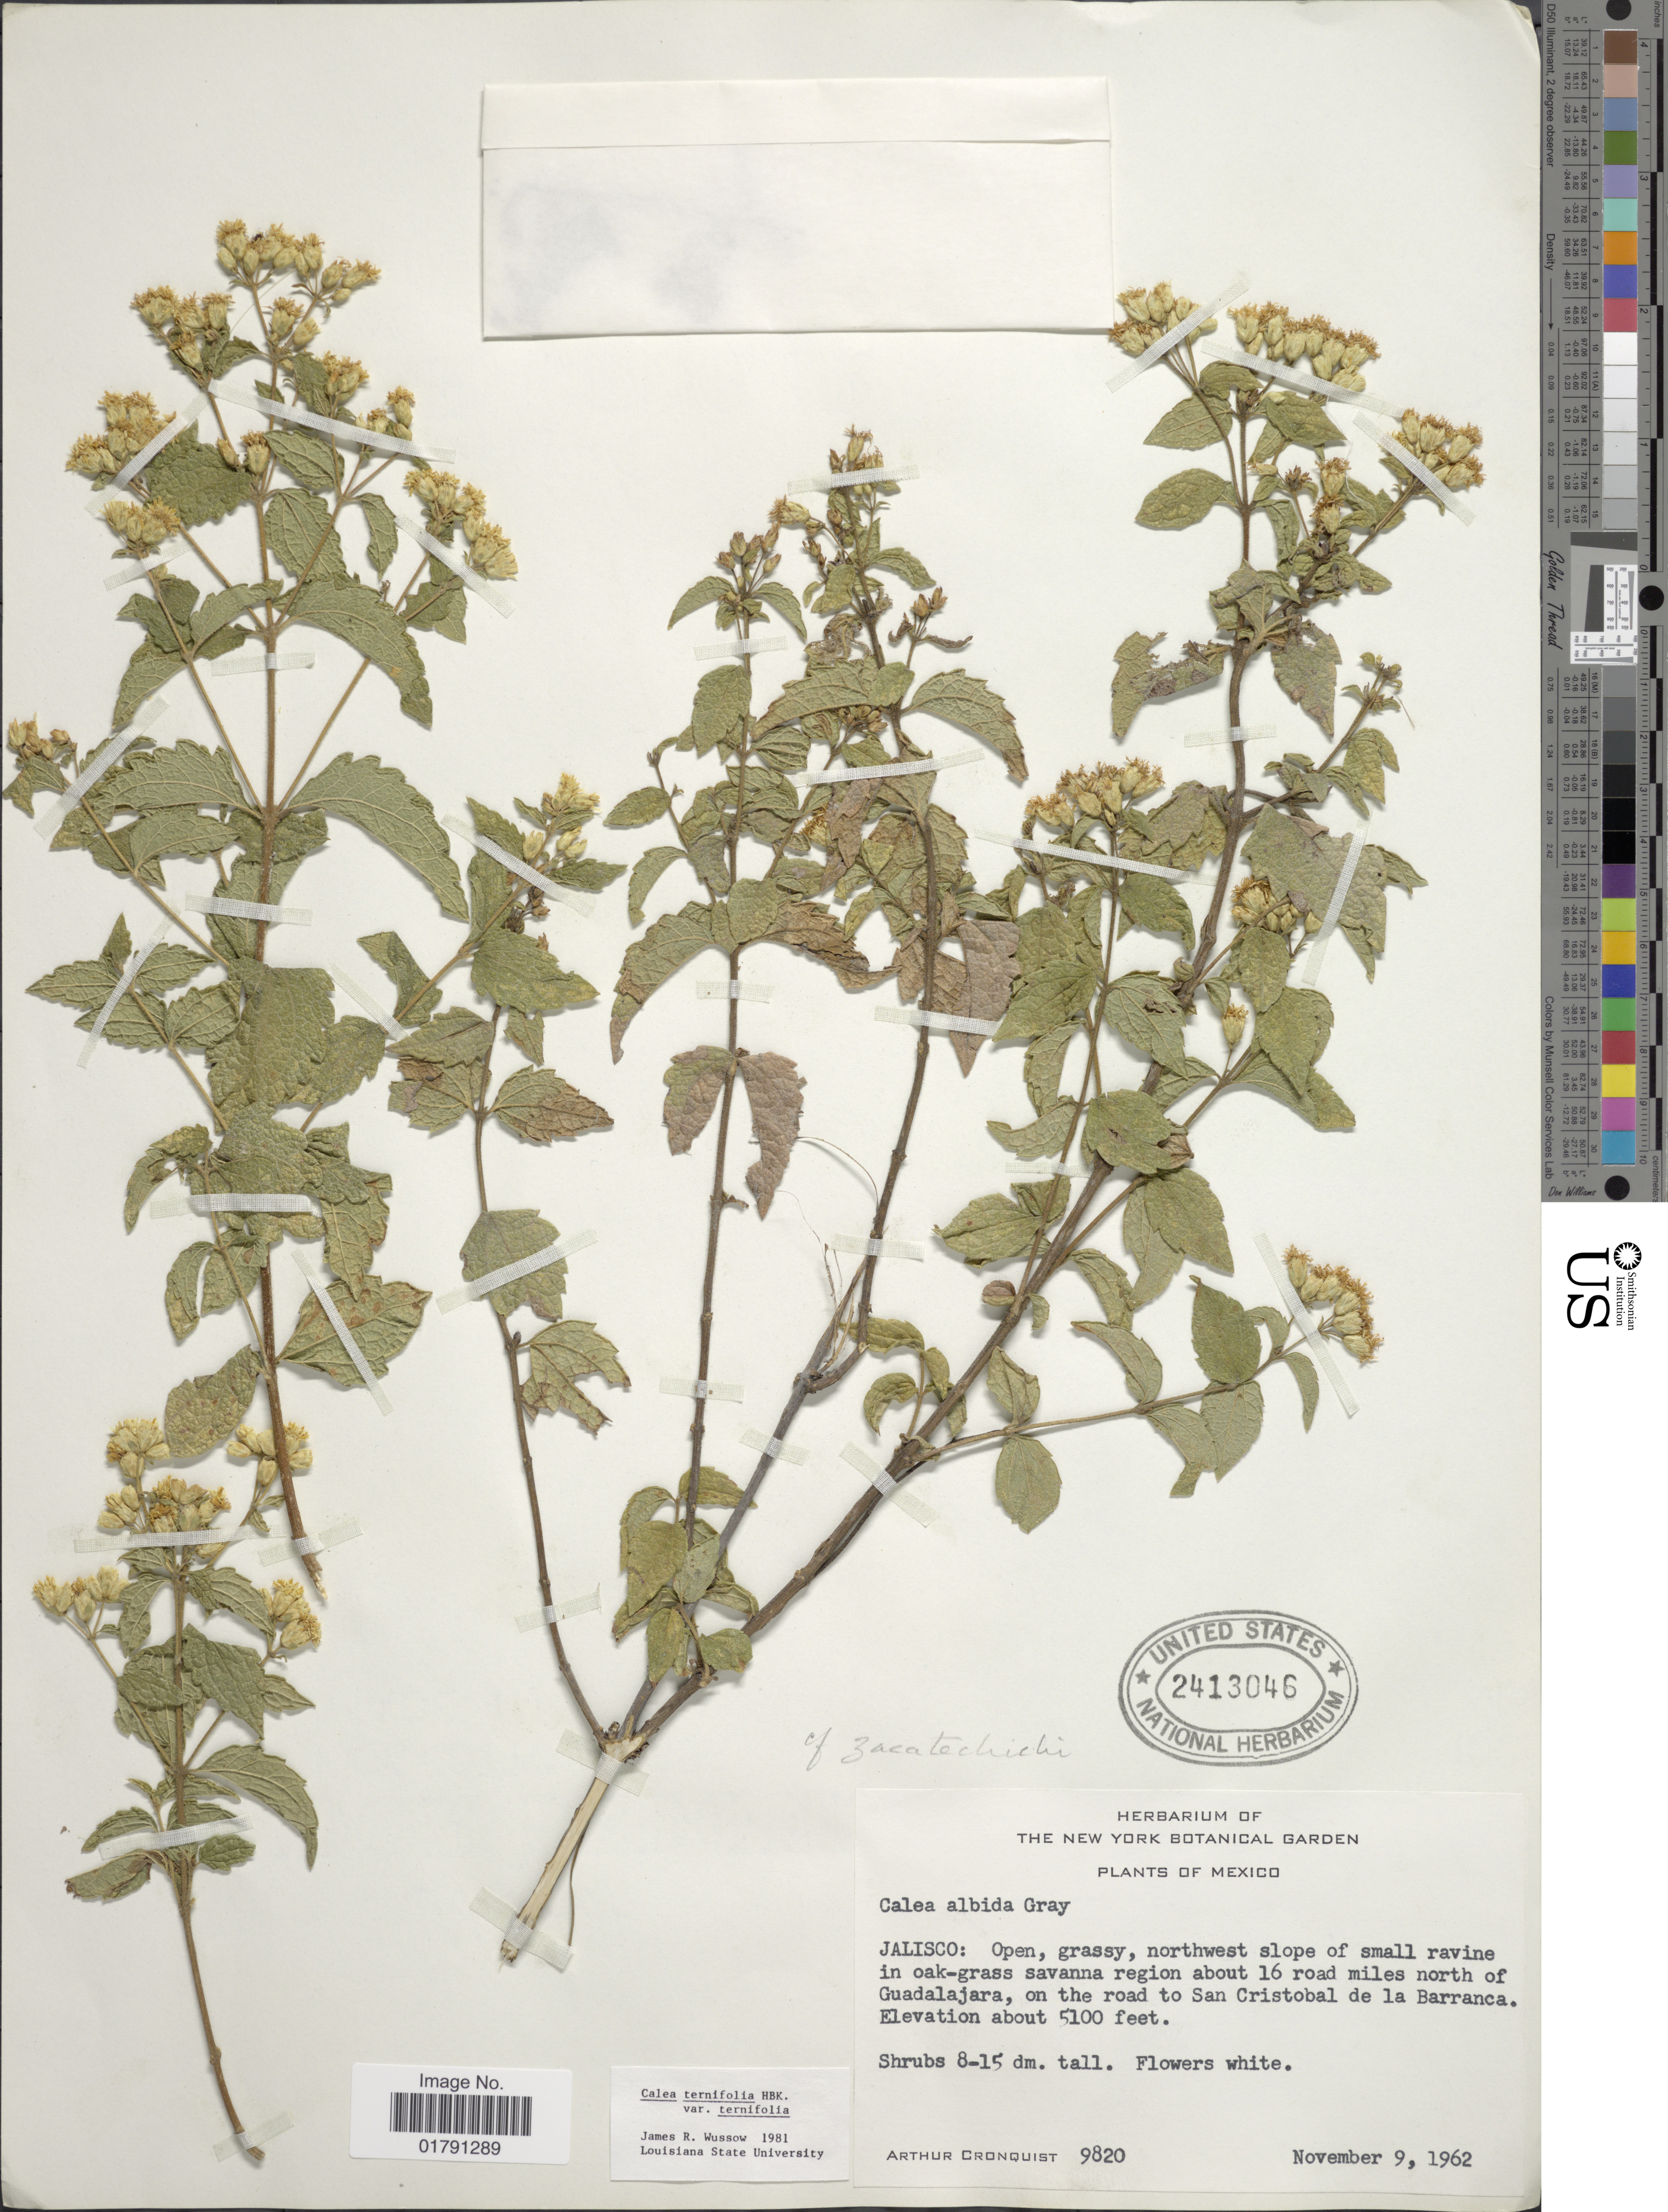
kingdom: Plantae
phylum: Tracheophyta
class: Magnoliopsida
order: Asterales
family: Asteraceae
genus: Calea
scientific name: Calea ternifolia var. ternifolia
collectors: A. J. Cronquist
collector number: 9820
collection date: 1962-11-09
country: Mexico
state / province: Jalisco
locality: About 16 road miles north of Guadalajara, on the road to San Cristobal de la Barranca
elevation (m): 1554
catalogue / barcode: US 2413046